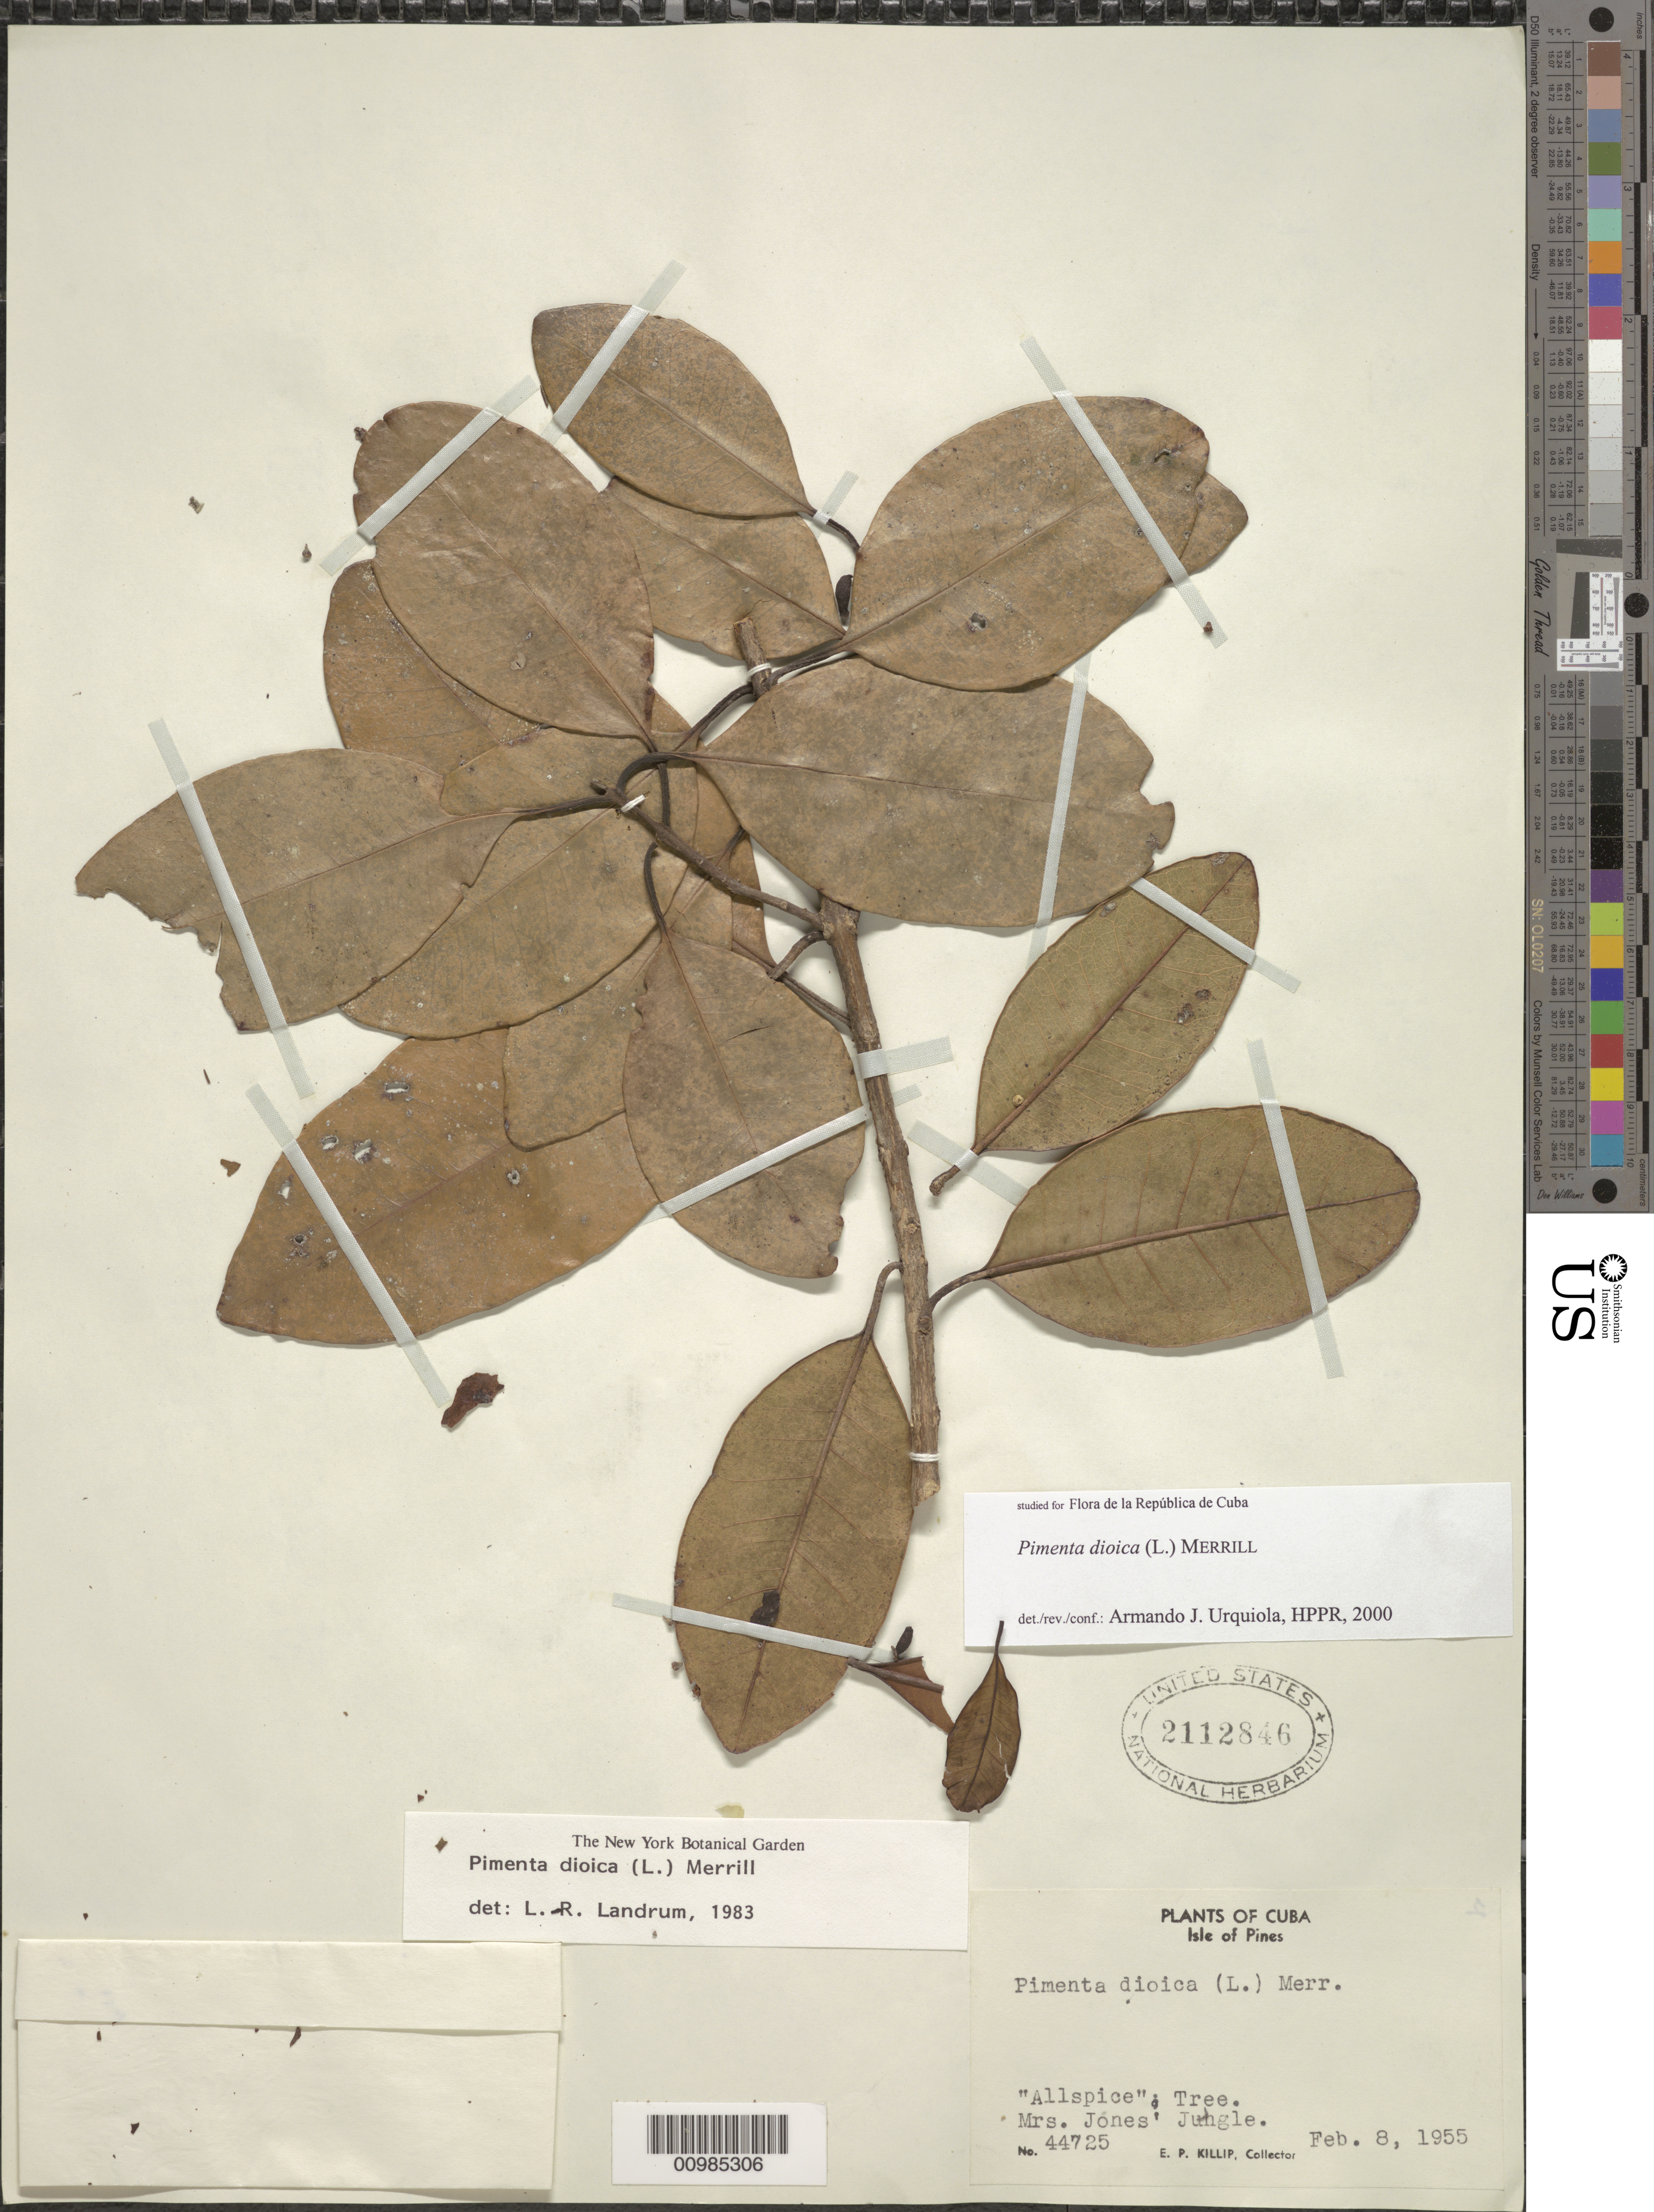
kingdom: Plantae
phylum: Tracheophyta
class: Magnoliopsida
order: Myrtales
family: Myrtaceae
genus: Pimenta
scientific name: Pimenta dioica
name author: (L.) Merr.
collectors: E. P. Killip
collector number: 44725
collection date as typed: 08 Feb 1955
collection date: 1955-02-08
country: Cuba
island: Isla de la Juventud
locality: Mrs Jones' Jungle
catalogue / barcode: US 2112846